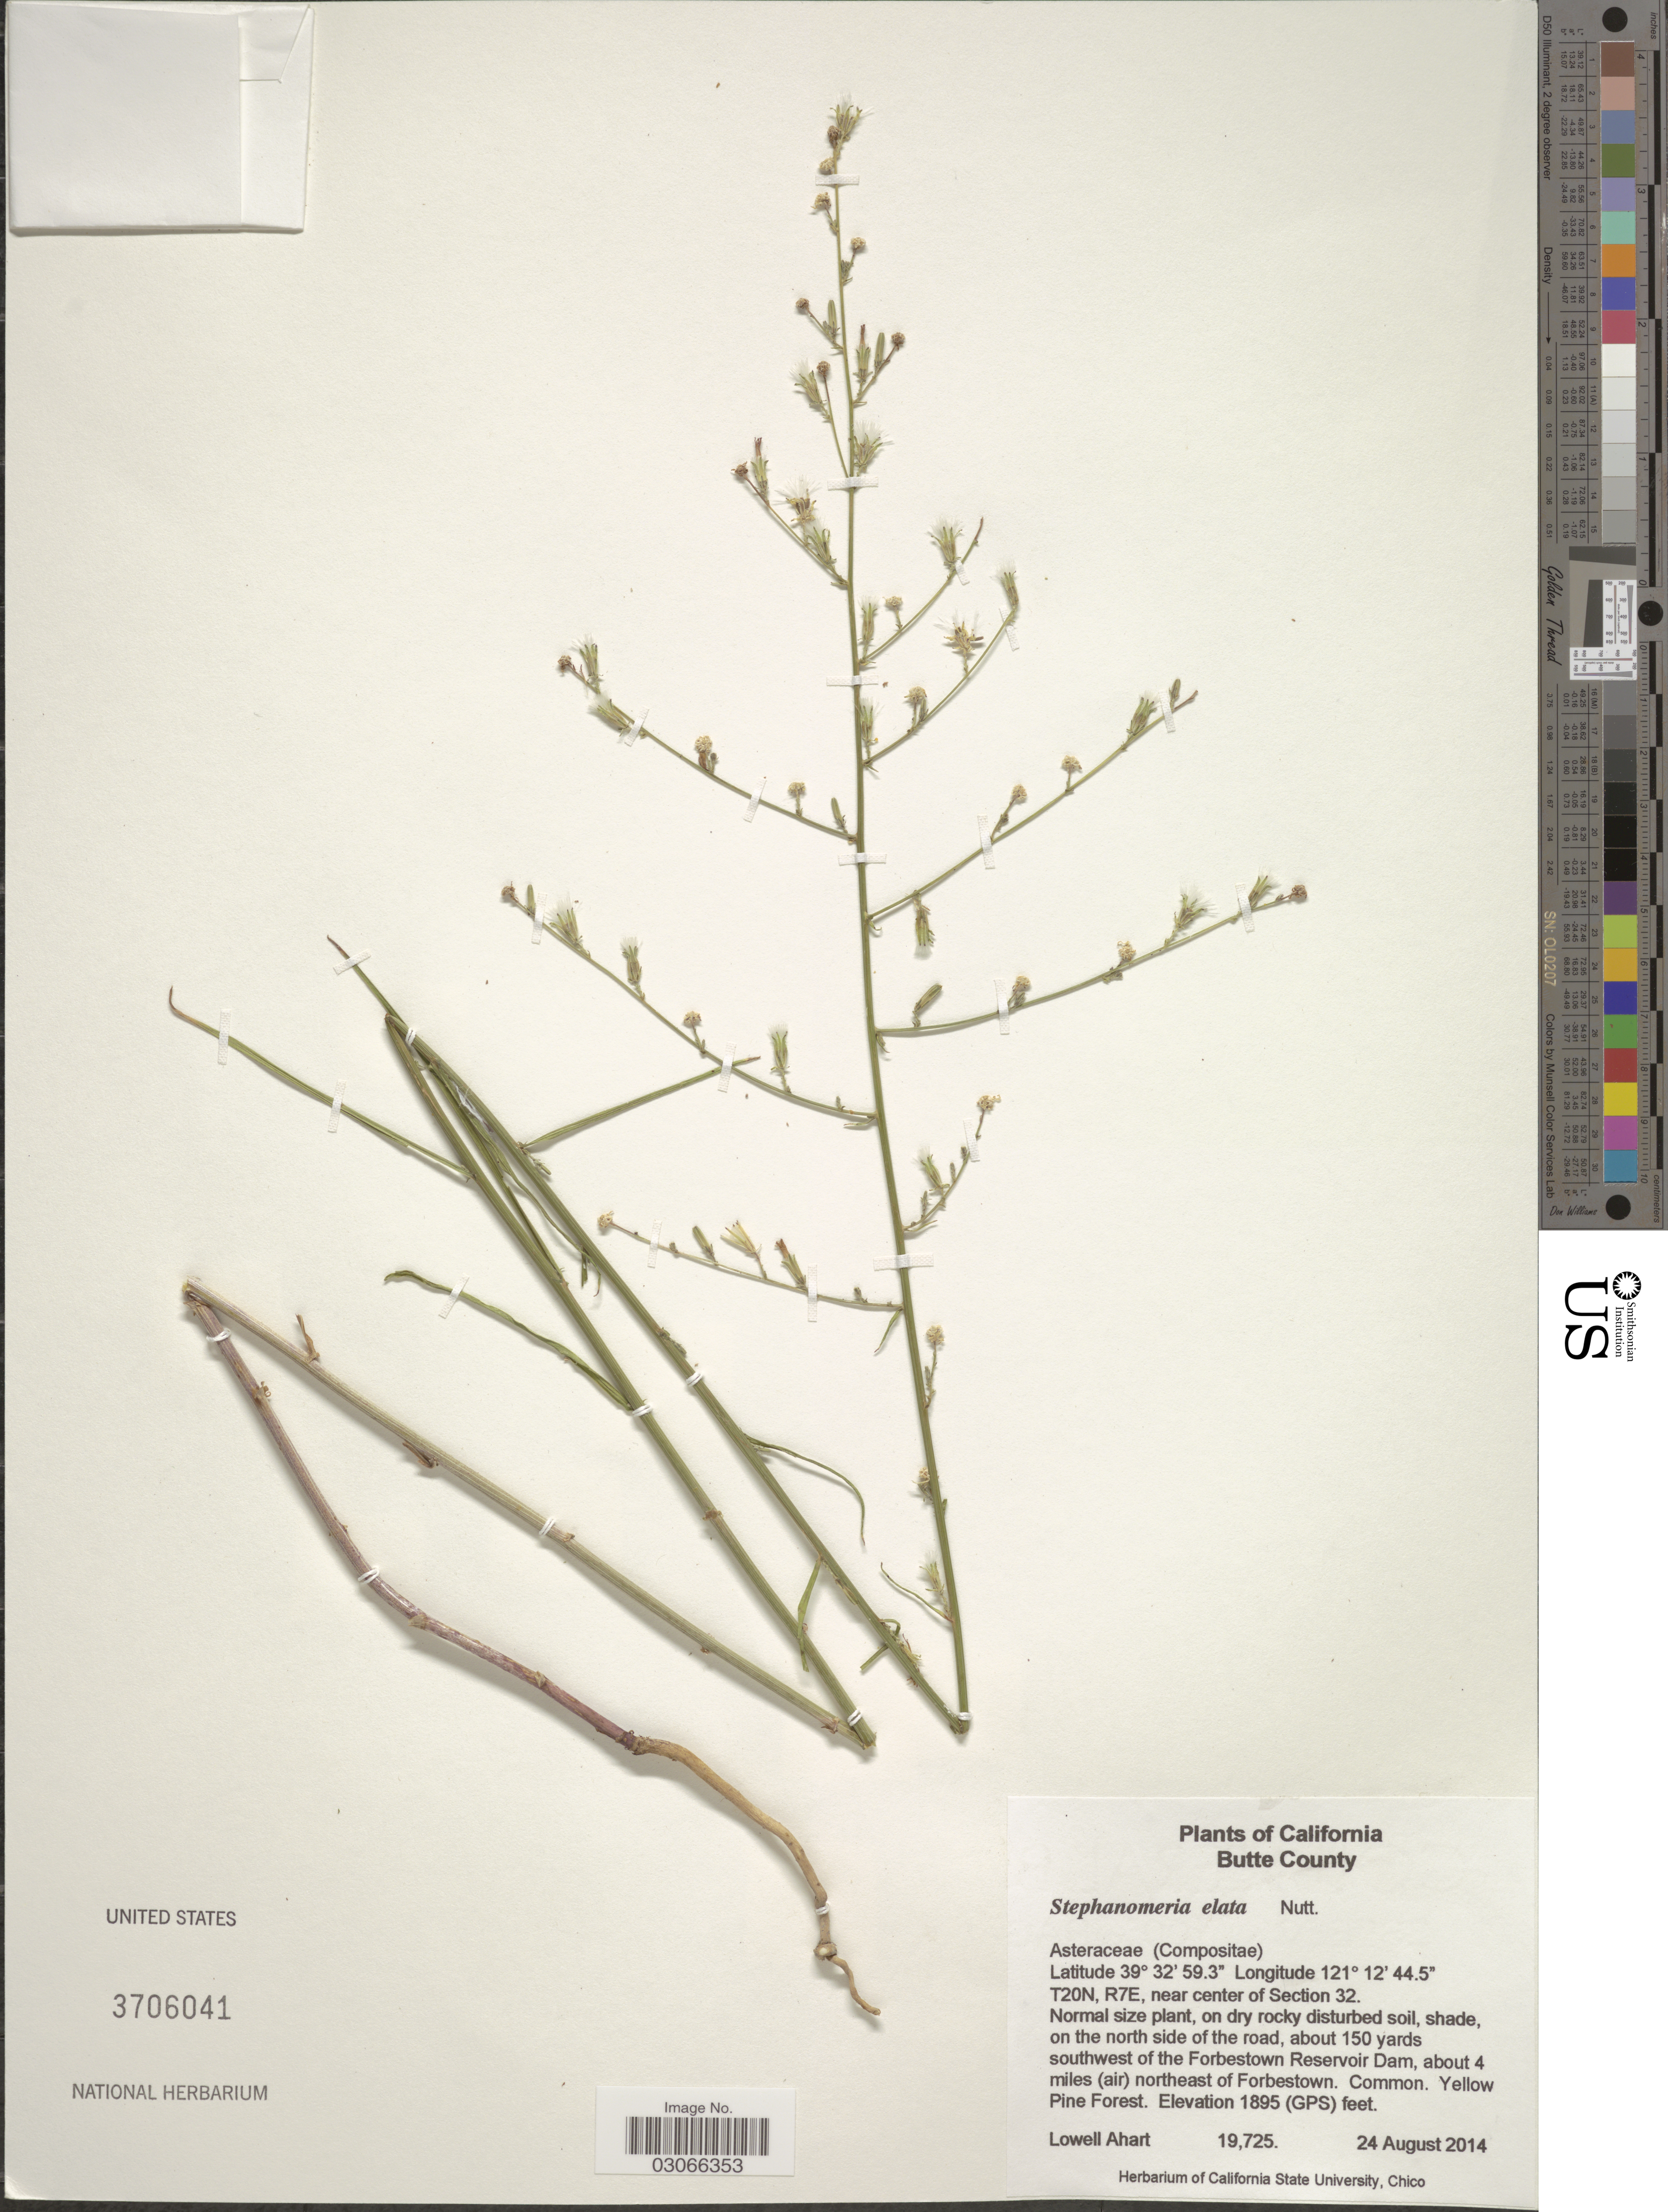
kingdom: Plantae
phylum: Tracheophyta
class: Magnoliopsida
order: Asterales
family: Asteraceae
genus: Stephanomeria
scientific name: Stephanomeria elata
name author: Nutt.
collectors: L. Ahart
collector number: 19725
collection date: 2014-08-24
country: United States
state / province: California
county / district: Butte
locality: Butte County. T20N, R7E, near center of Section 32. On the north side of the road, about 150 yards southwest of the Forbestown Reservoir Dam, about 4 miles (air) northeast of Forbestown.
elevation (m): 578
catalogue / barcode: US 3706041